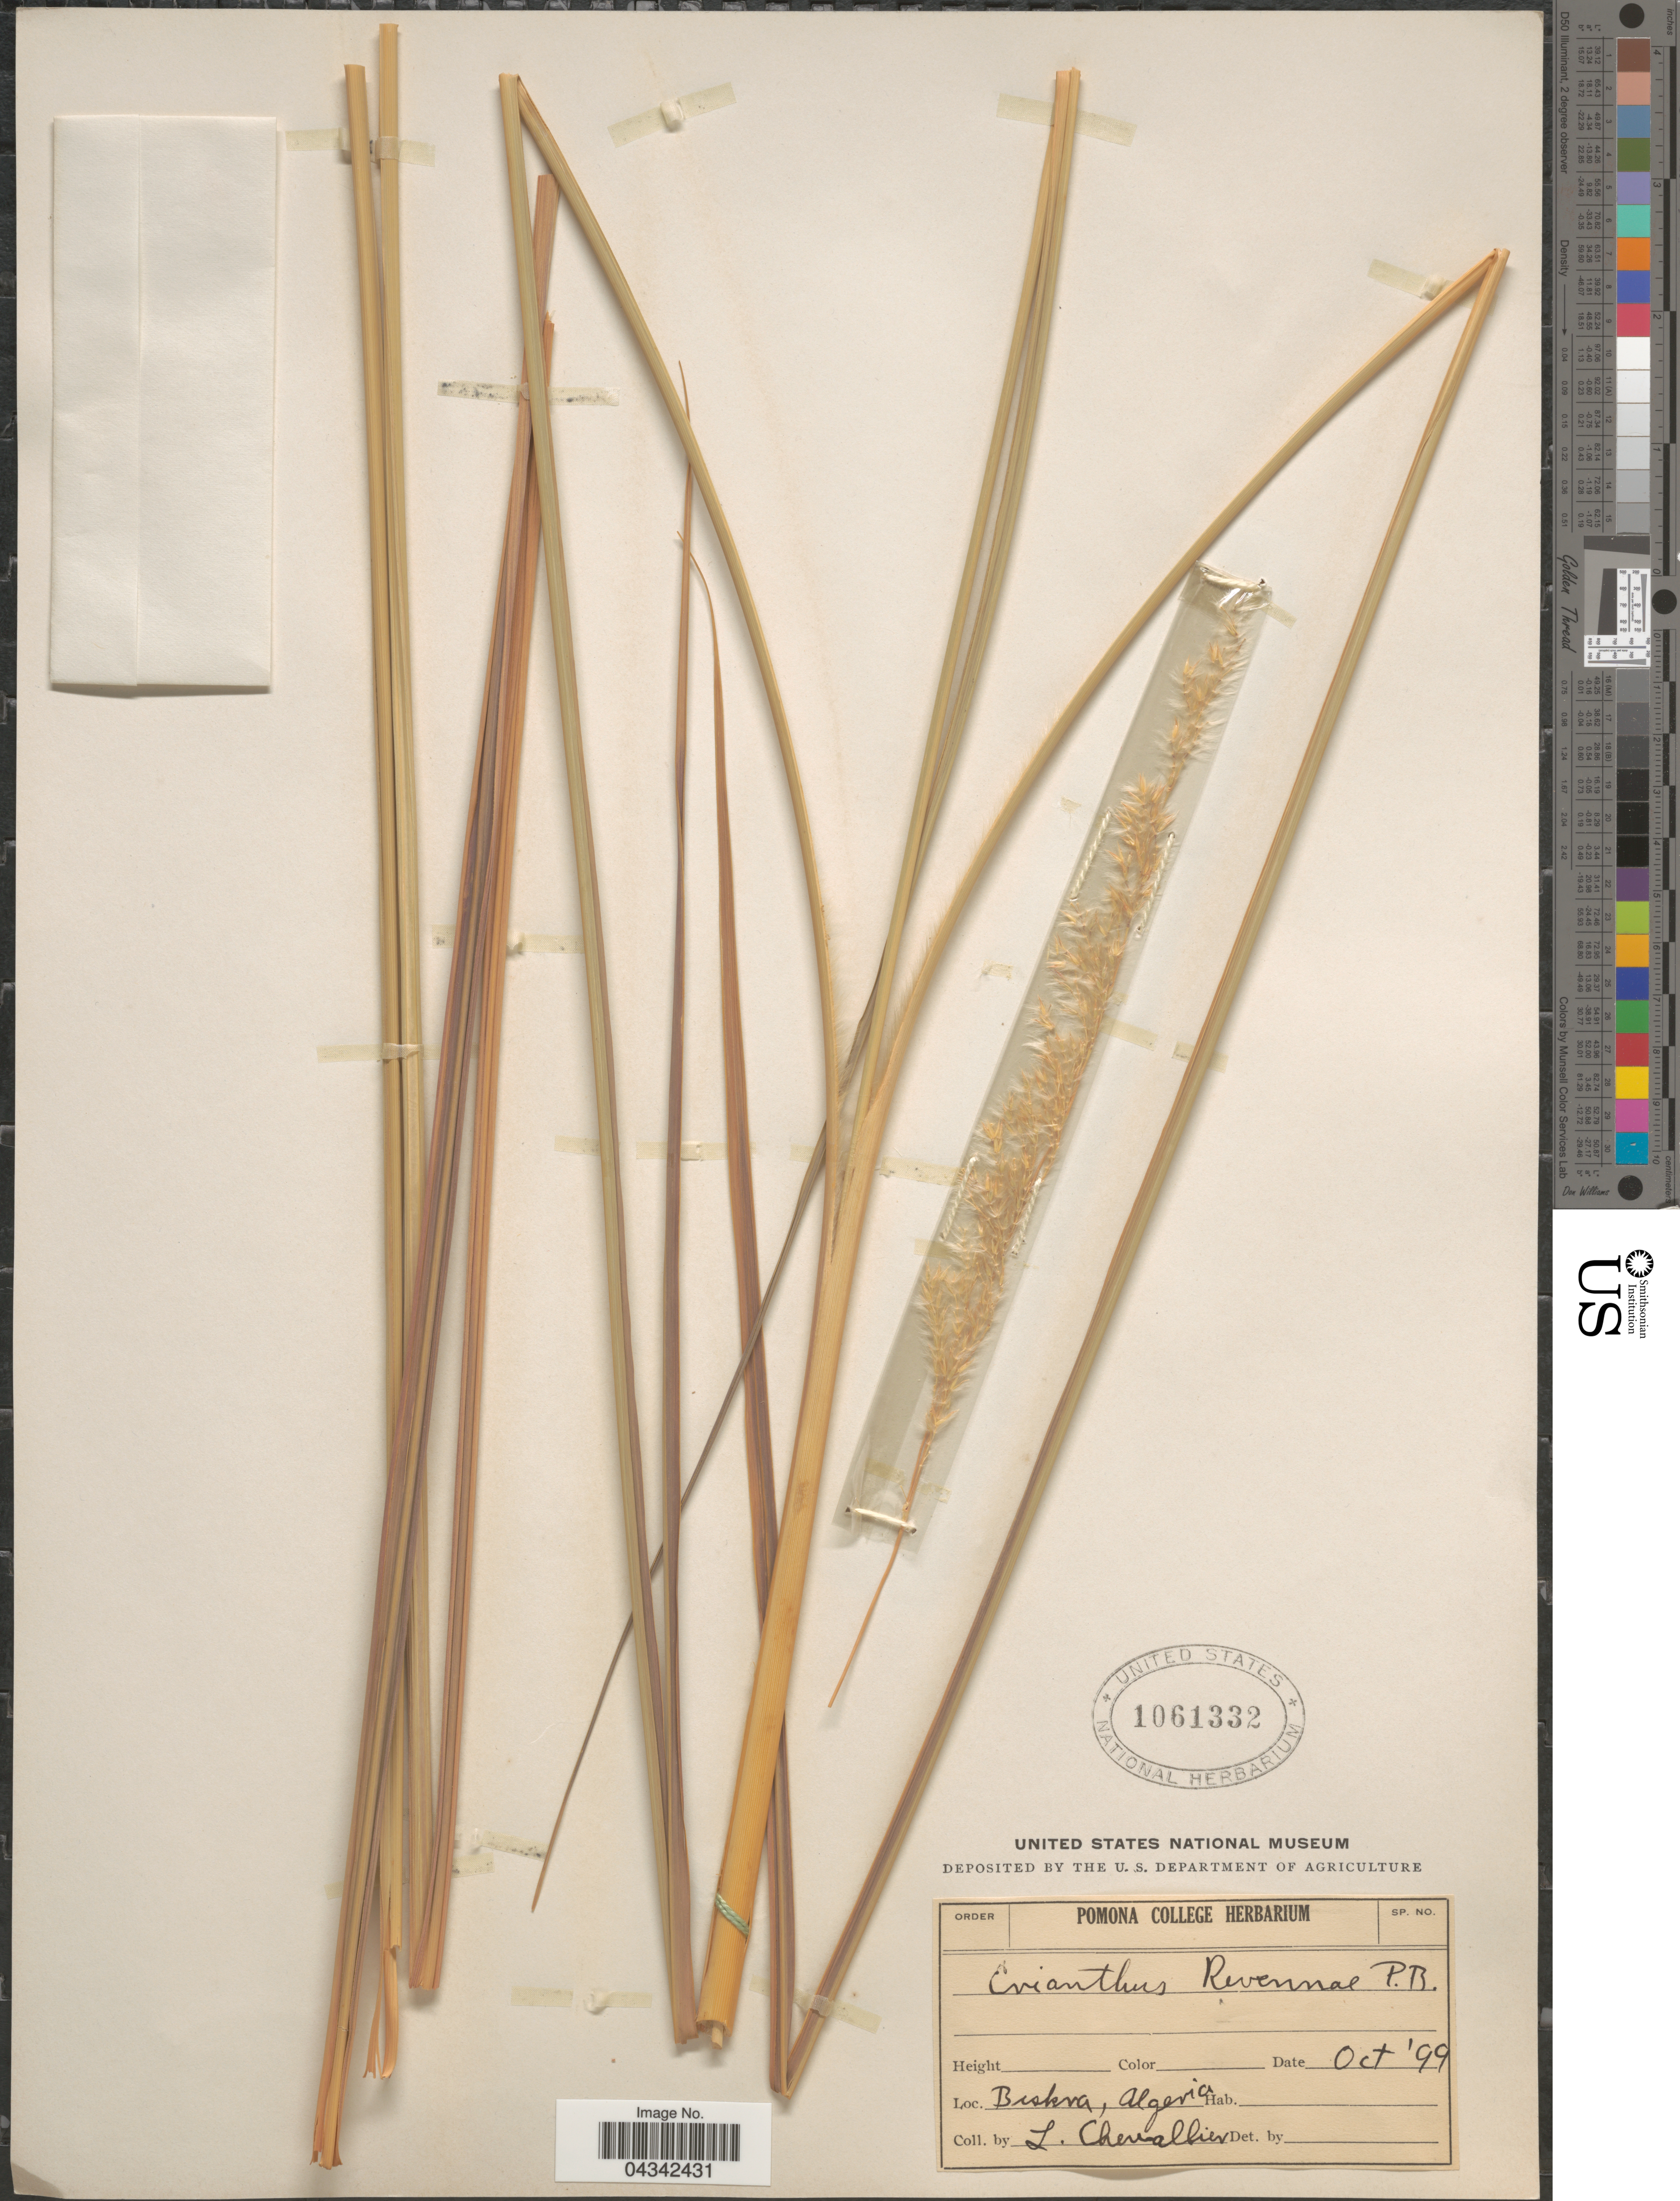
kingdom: Plantae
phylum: Tracheophyta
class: Liliopsida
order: Poales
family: Poaceae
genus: Tripidium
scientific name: Tripidium ravennae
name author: (L.) H. Scholz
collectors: L. Chevallier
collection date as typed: Transcribed d/m/y: /10/99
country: Algeria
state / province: Biskra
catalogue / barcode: US 1061332